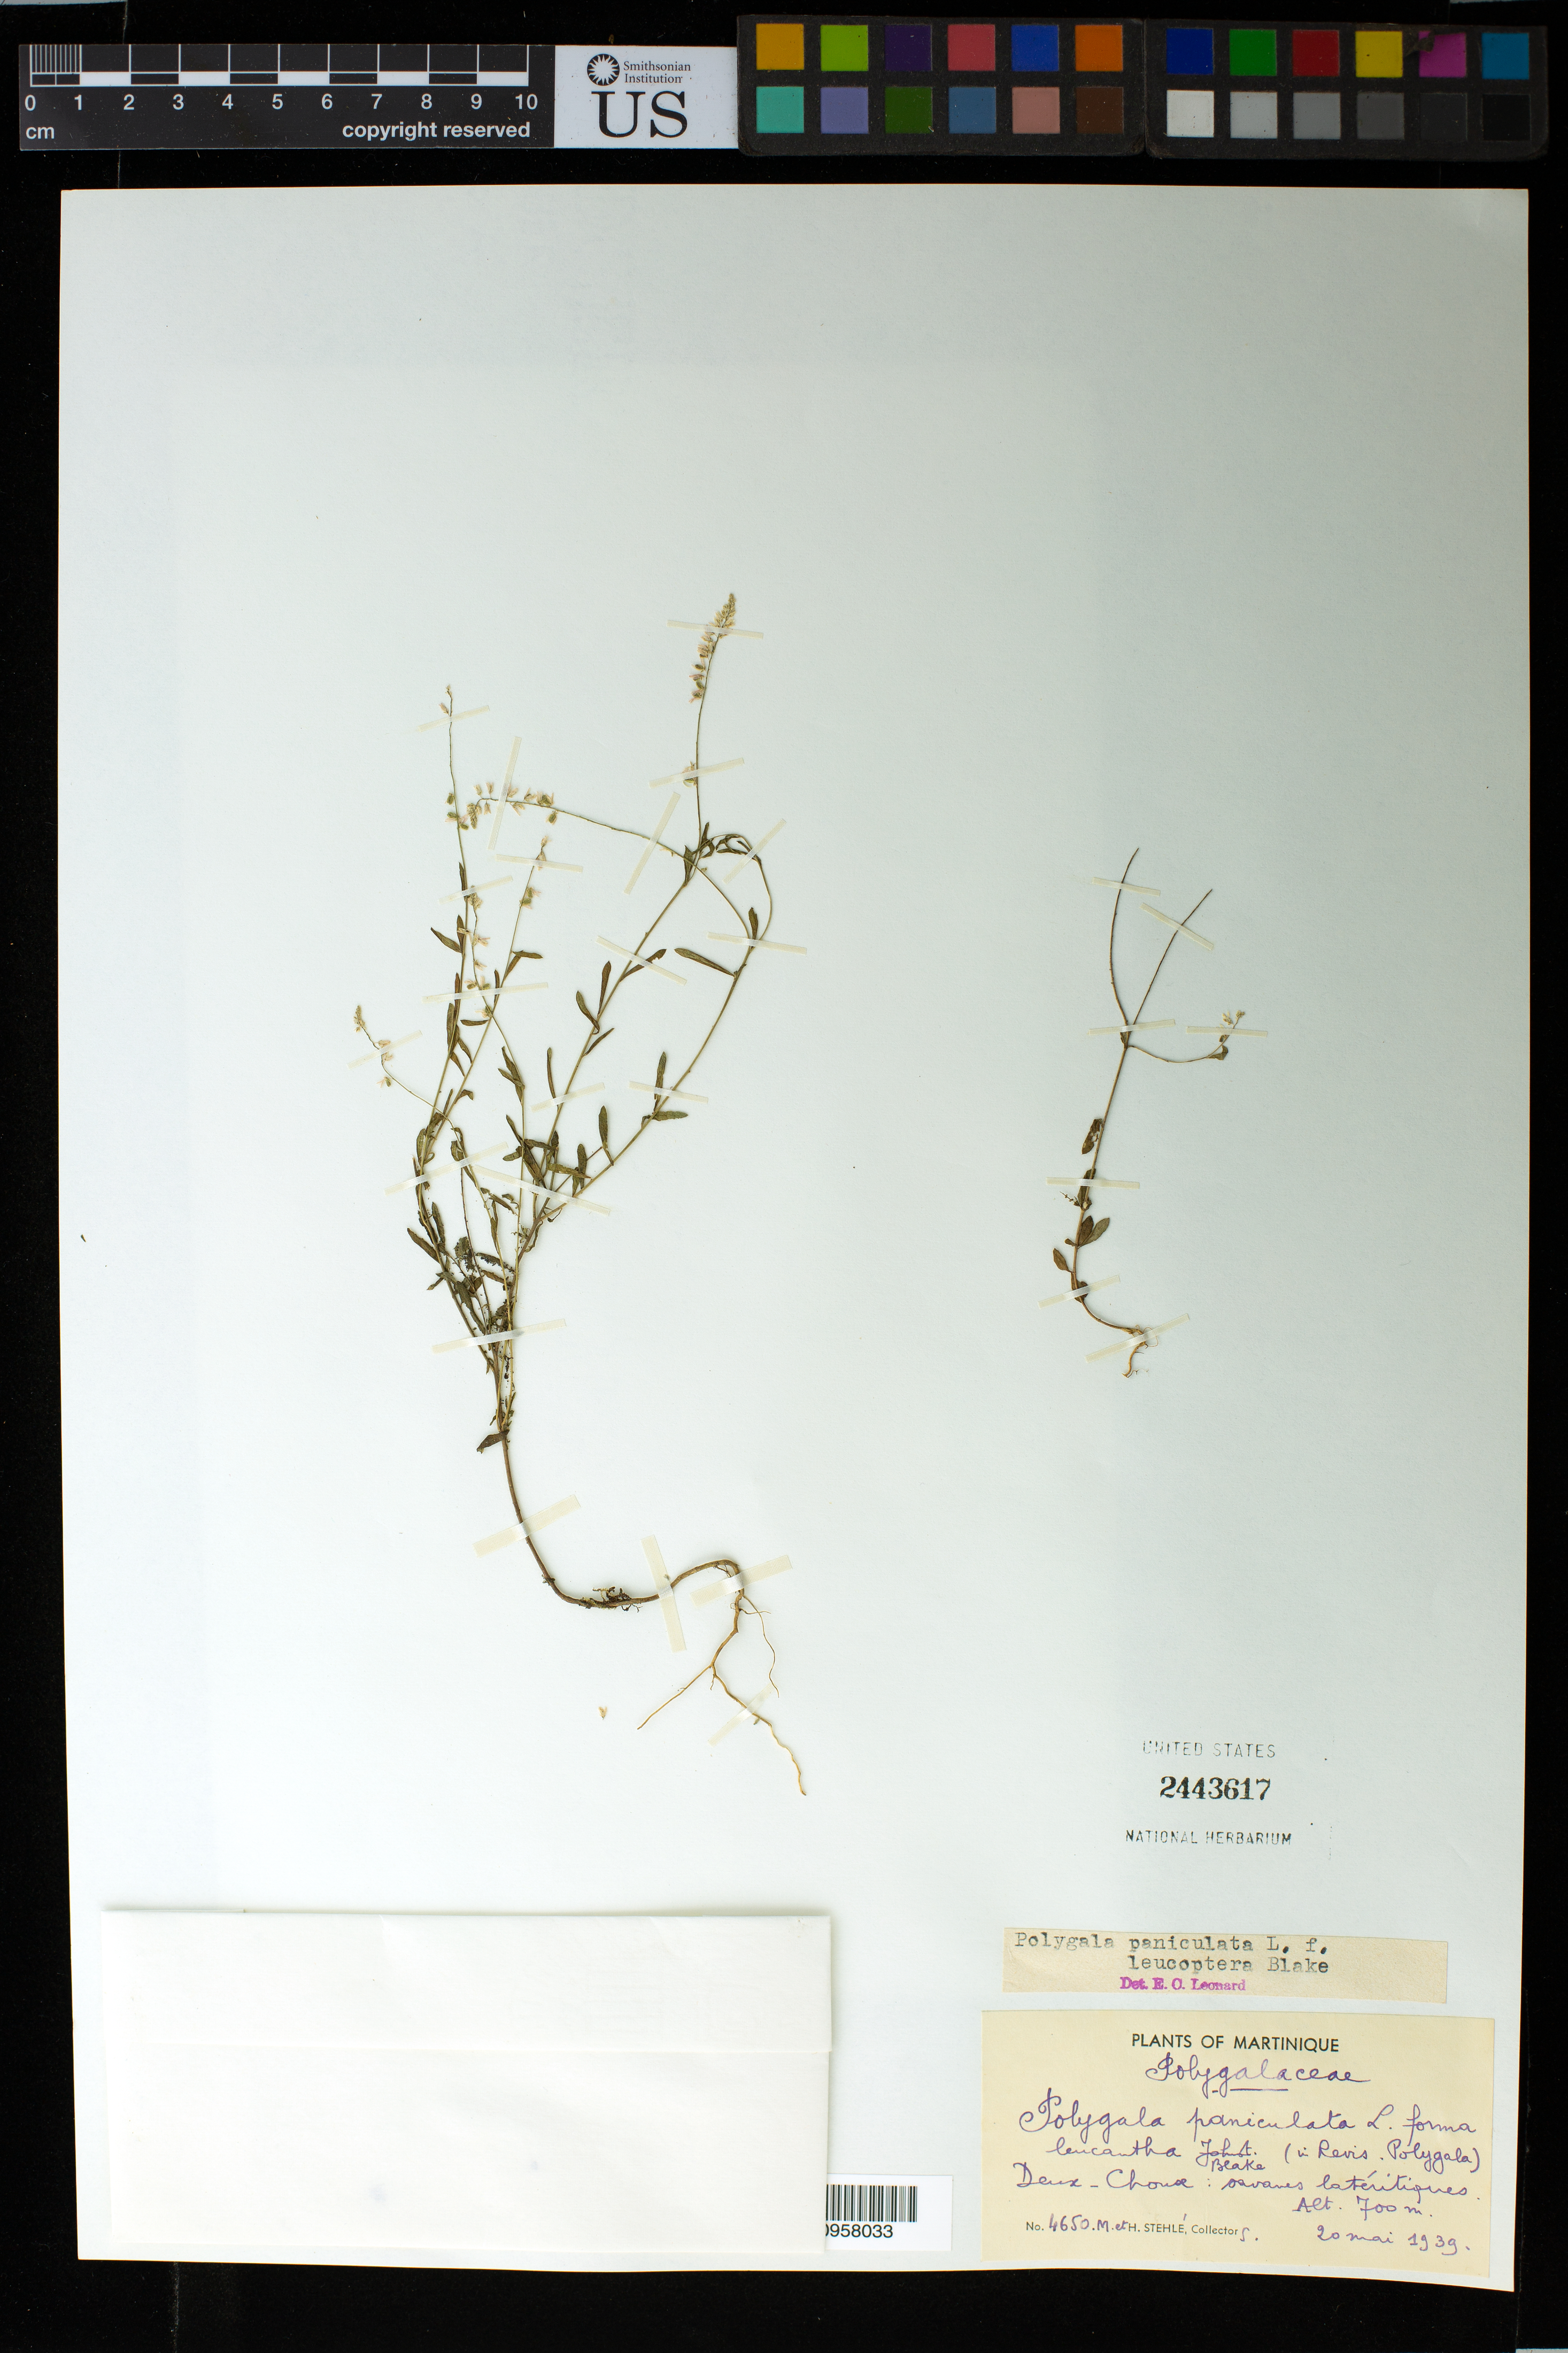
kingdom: Plantae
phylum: Tracheophyta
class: Magnoliopsida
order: Fabales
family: Polygalaceae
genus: Polygala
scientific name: Polygala paniculata f. leucoptera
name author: S.F. Blake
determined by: Leonard, Emery C., (US)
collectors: H. Stehlé & M. Stehlé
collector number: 4650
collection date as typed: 20 May 1939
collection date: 1939-05-20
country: Martinique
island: Martinique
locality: Deux Chouse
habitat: Savanes latériques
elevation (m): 700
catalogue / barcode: US 2443617